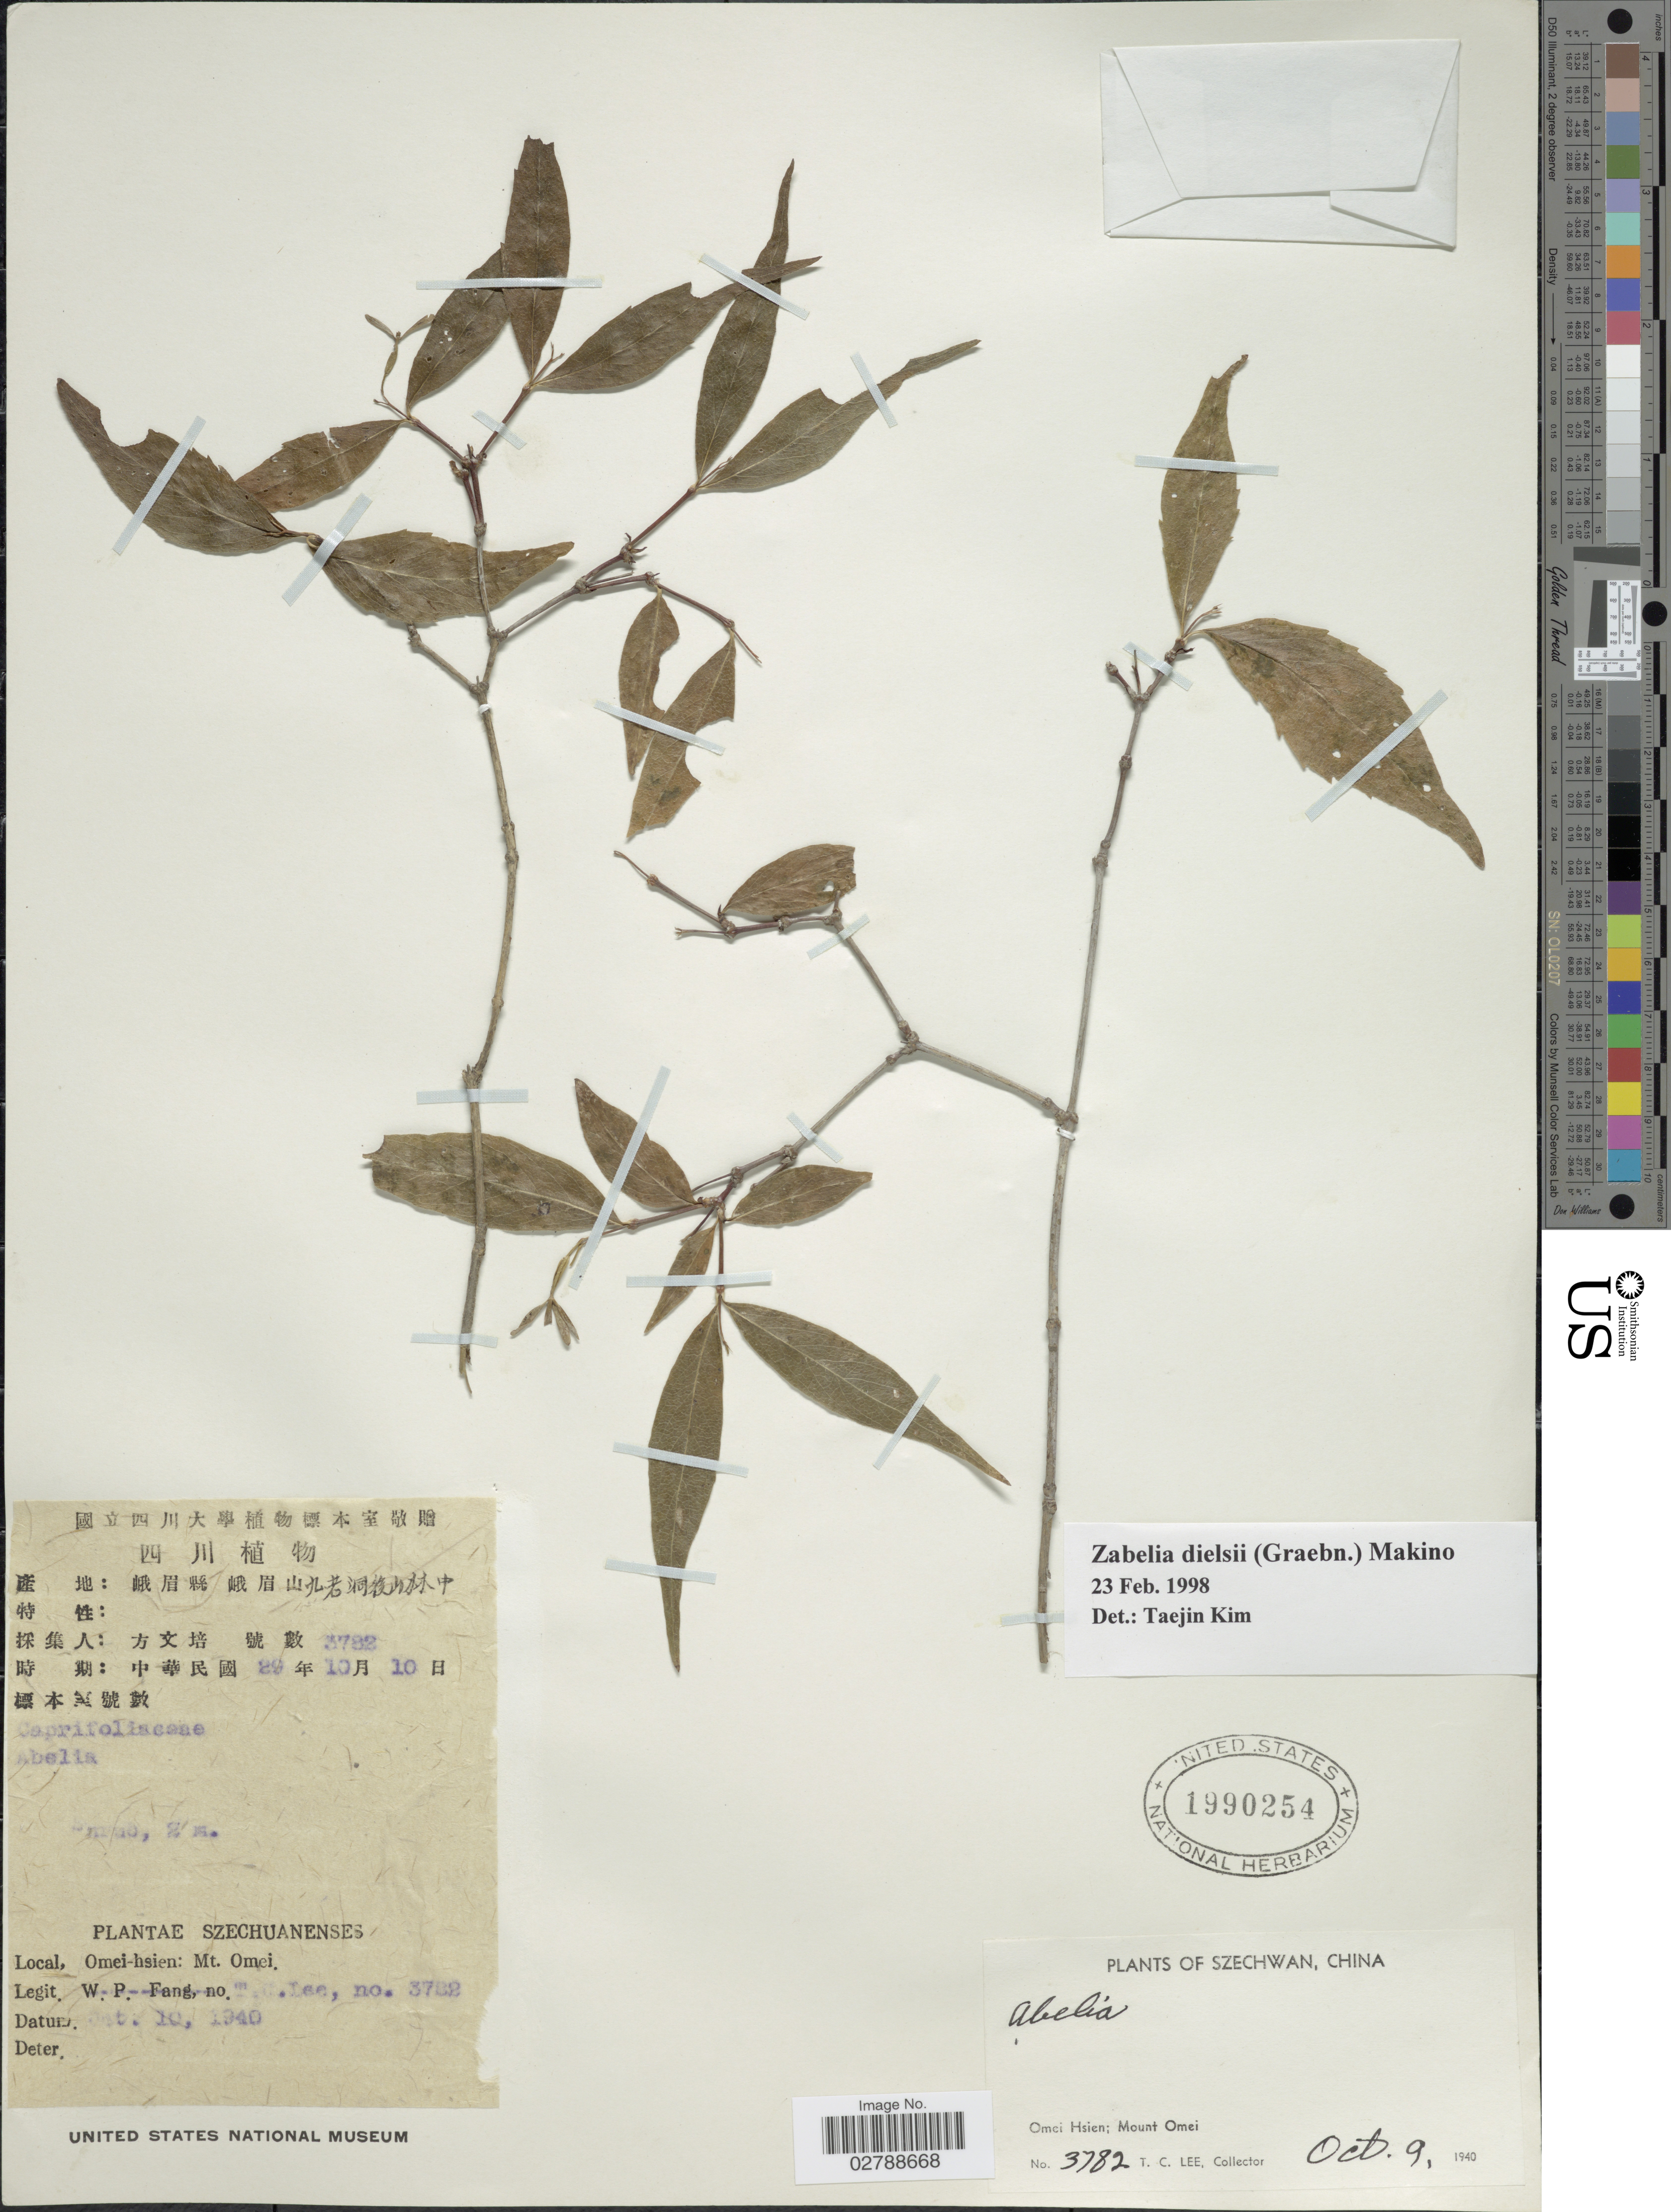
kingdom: Plantae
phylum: Tracheophyta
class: Magnoliopsida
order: Dipsacales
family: Caprifoliaceae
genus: Zabelia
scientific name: Zabelia dielsii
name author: (Graebn.) Makino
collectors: T. Lee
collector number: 3782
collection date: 1940-10-09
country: China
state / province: Sichuan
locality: Szechuanenses. Omei-hsien: Mount Omei.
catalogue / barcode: US 1990254